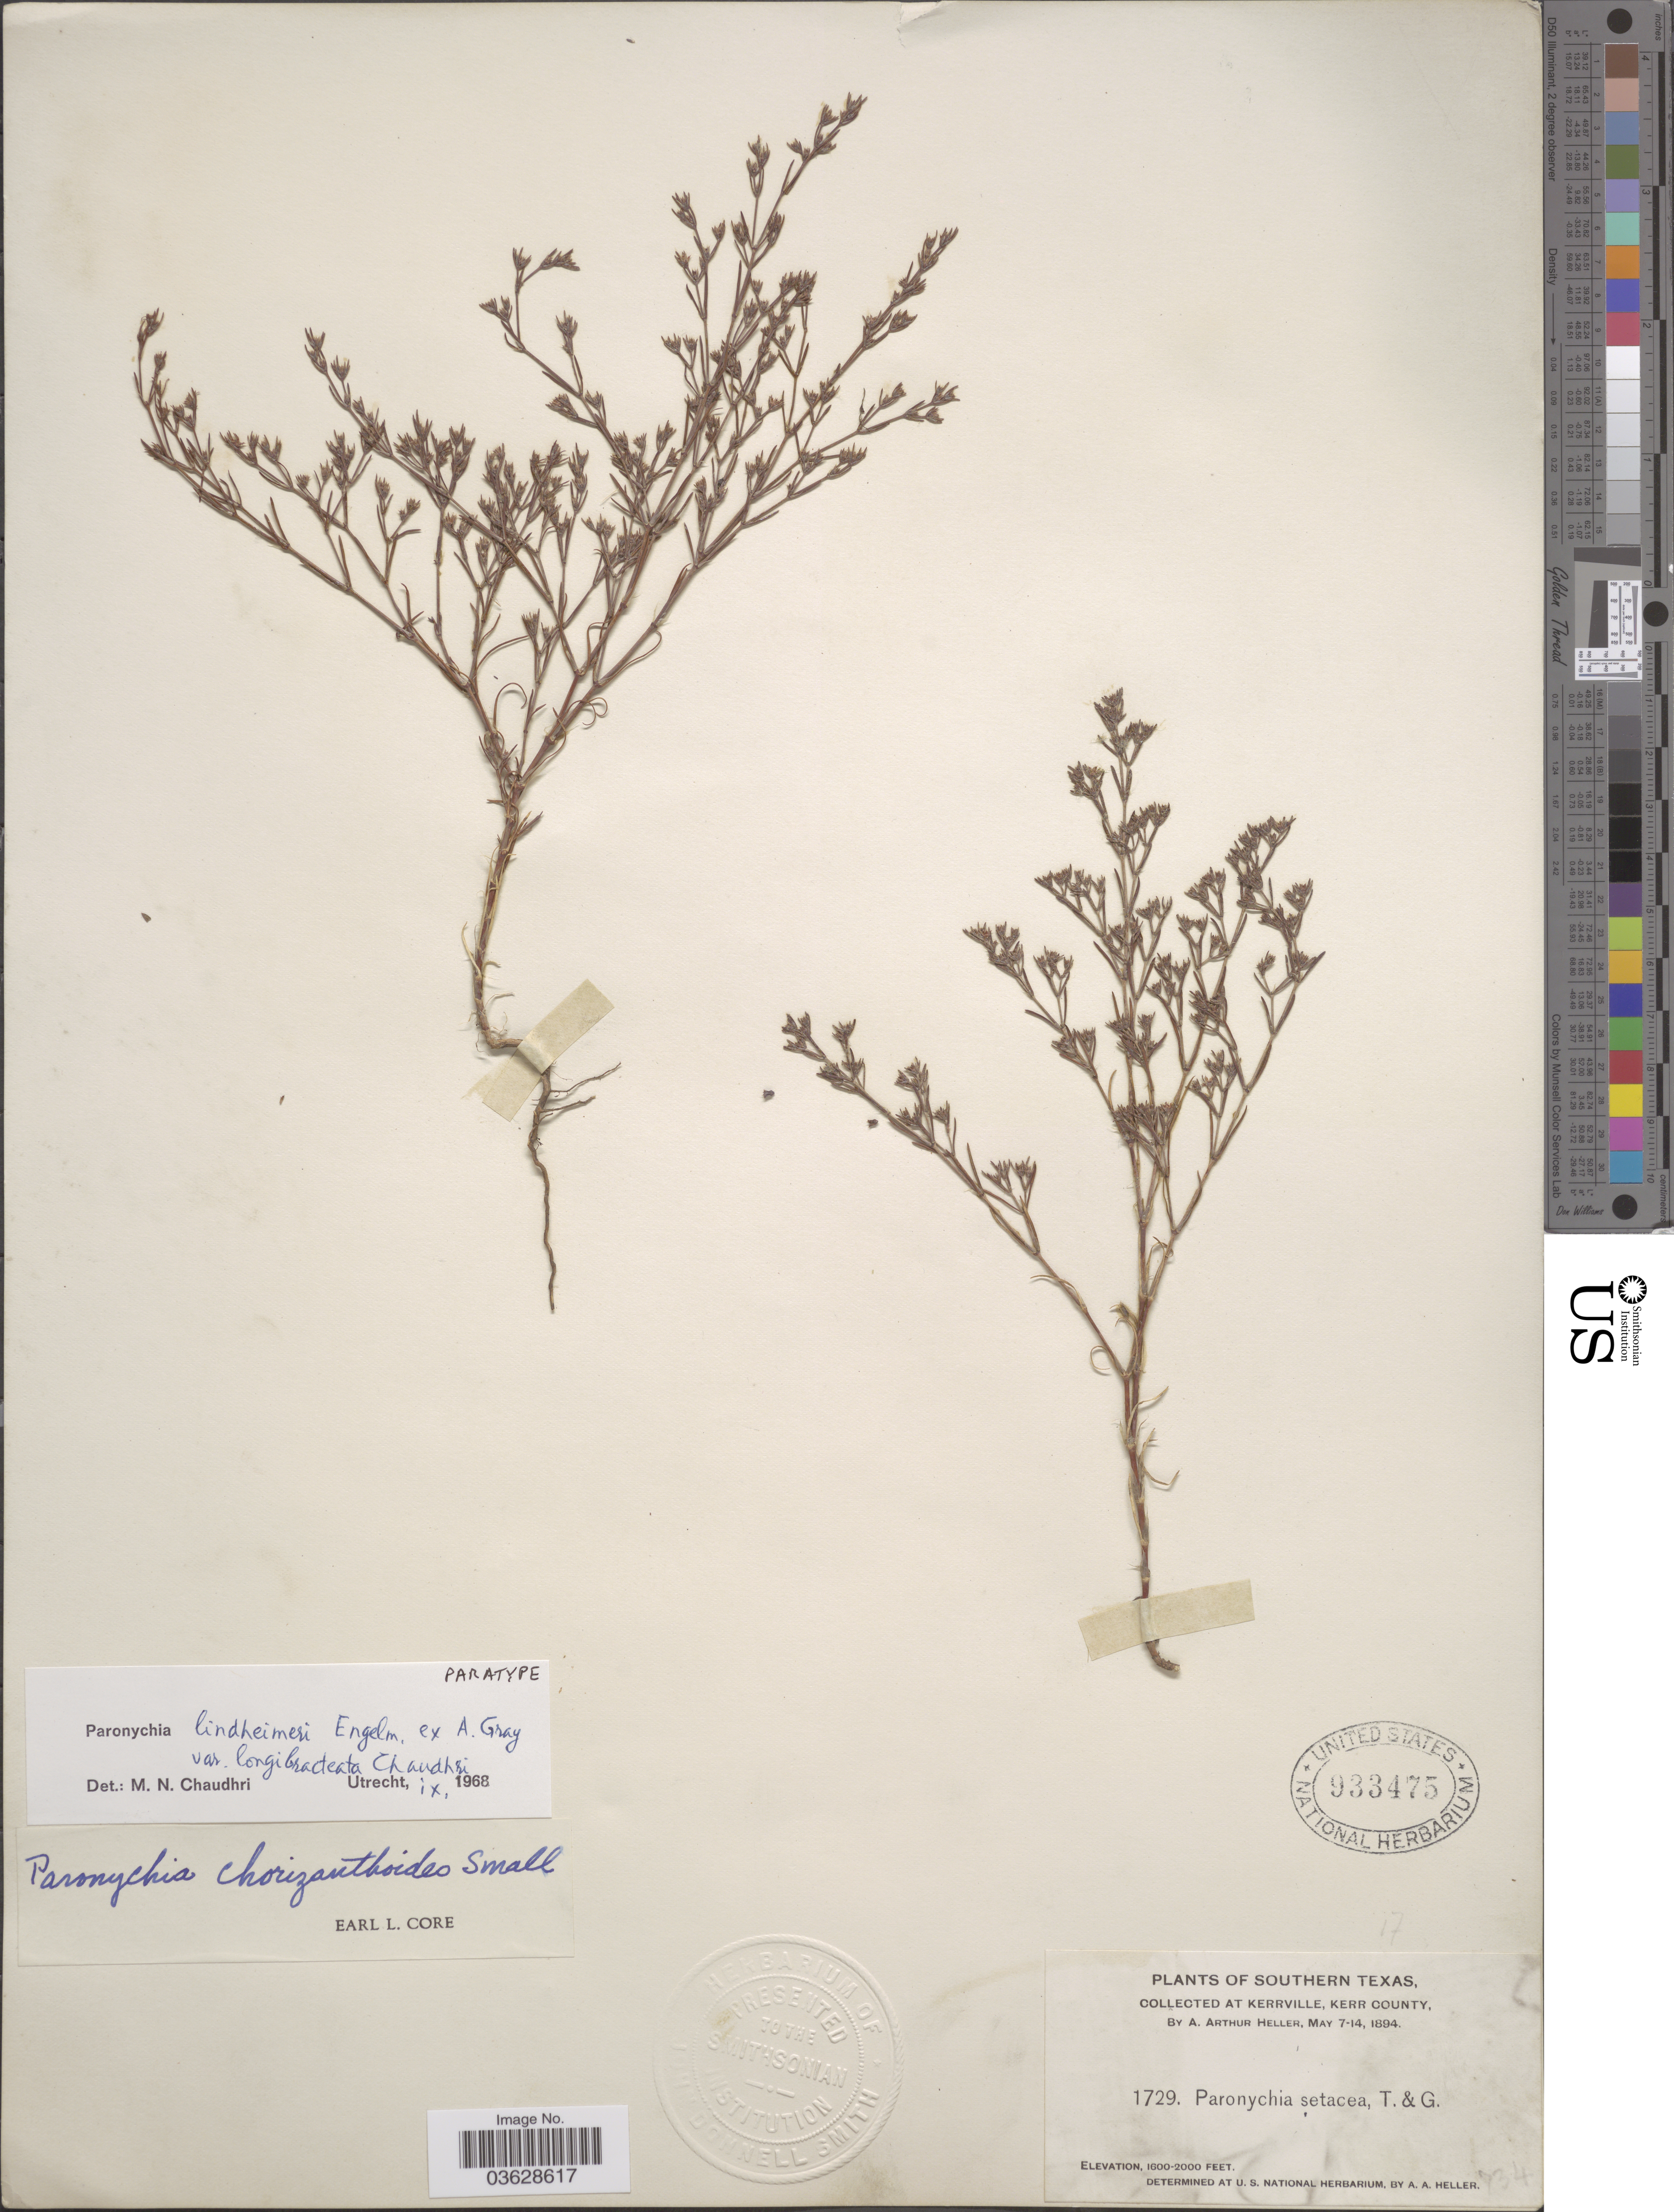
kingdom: Plantae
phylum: Tracheophyta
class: Magnoliopsida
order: Caryophyllales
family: Caryophyllaceae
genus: Paronychia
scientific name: Paronychia lindheimeri var. longibracteata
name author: Chaudhri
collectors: A. A. Heller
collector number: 1729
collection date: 1894-05-07/1894-05-14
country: United States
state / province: Texas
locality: Southern Texas. At Kerrville, Kerr County.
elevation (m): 488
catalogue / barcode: US 933475